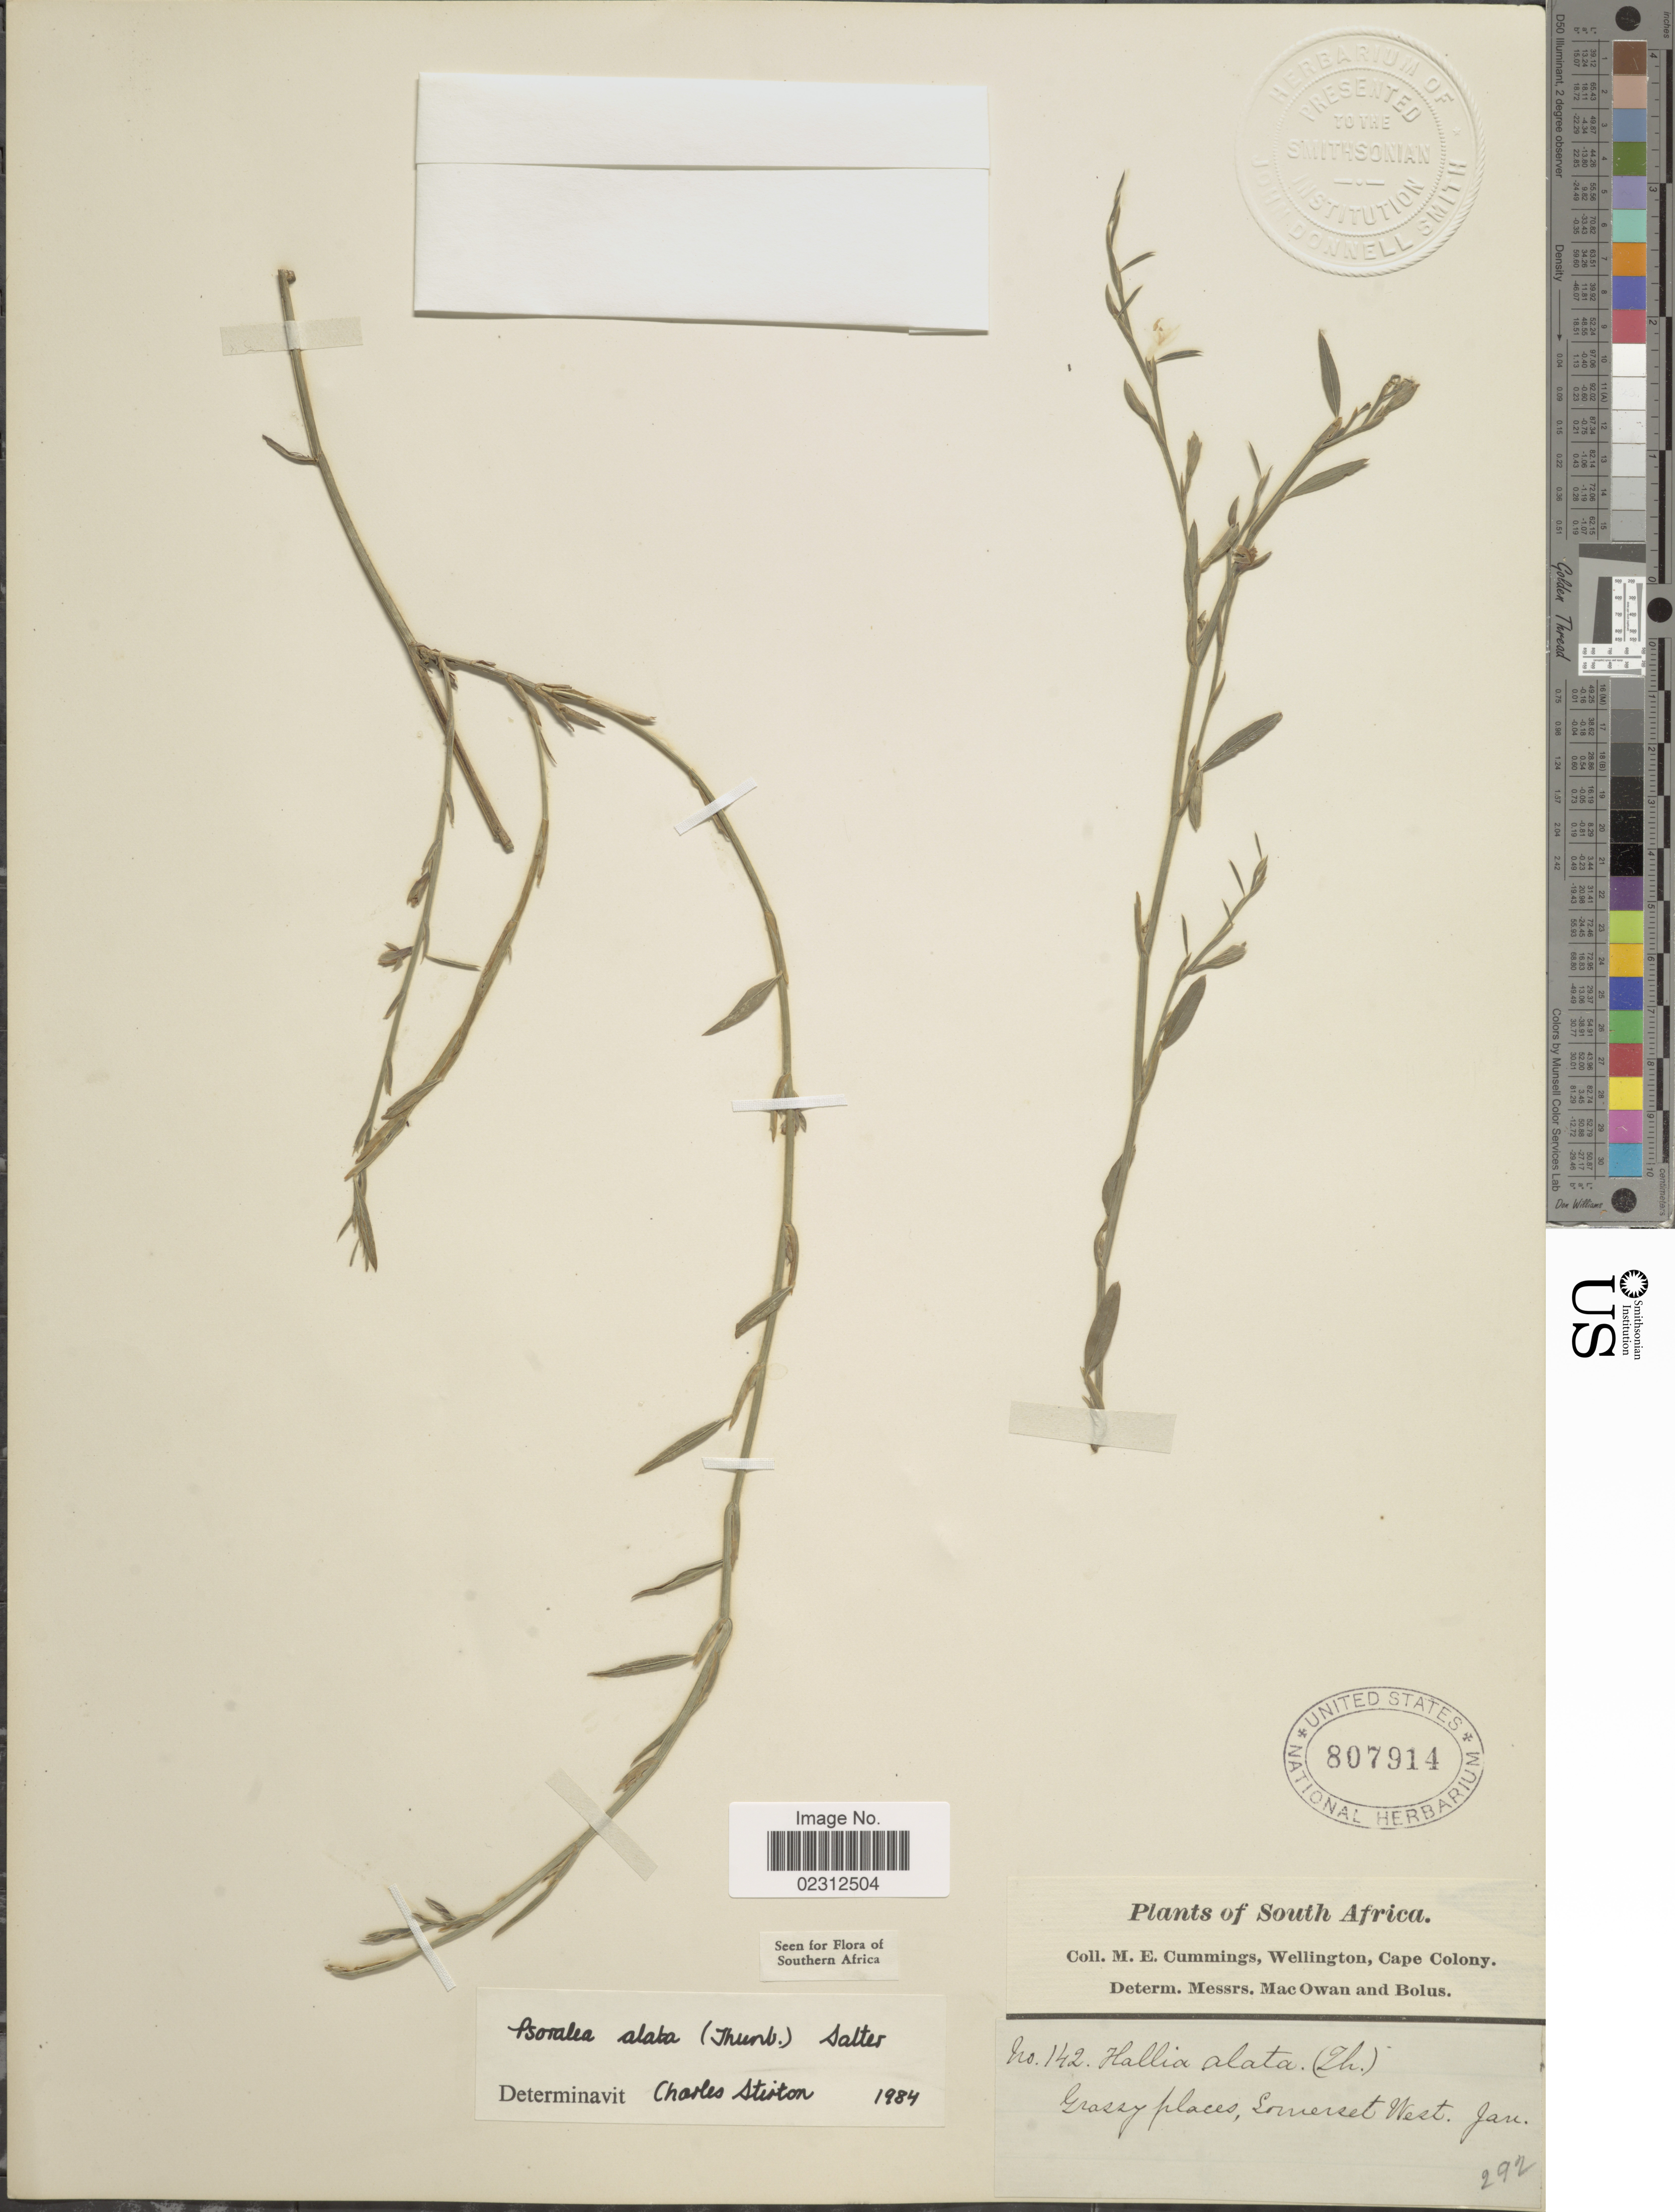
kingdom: Plantae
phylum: Tracheophyta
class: Magnoliopsida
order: Fabales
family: Fabaceae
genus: Psoralea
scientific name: Psoralea alata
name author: (Thunb.) T.M. Salter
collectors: M. E. Cummings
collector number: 142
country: South Africa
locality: Somerset West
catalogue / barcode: US 807914